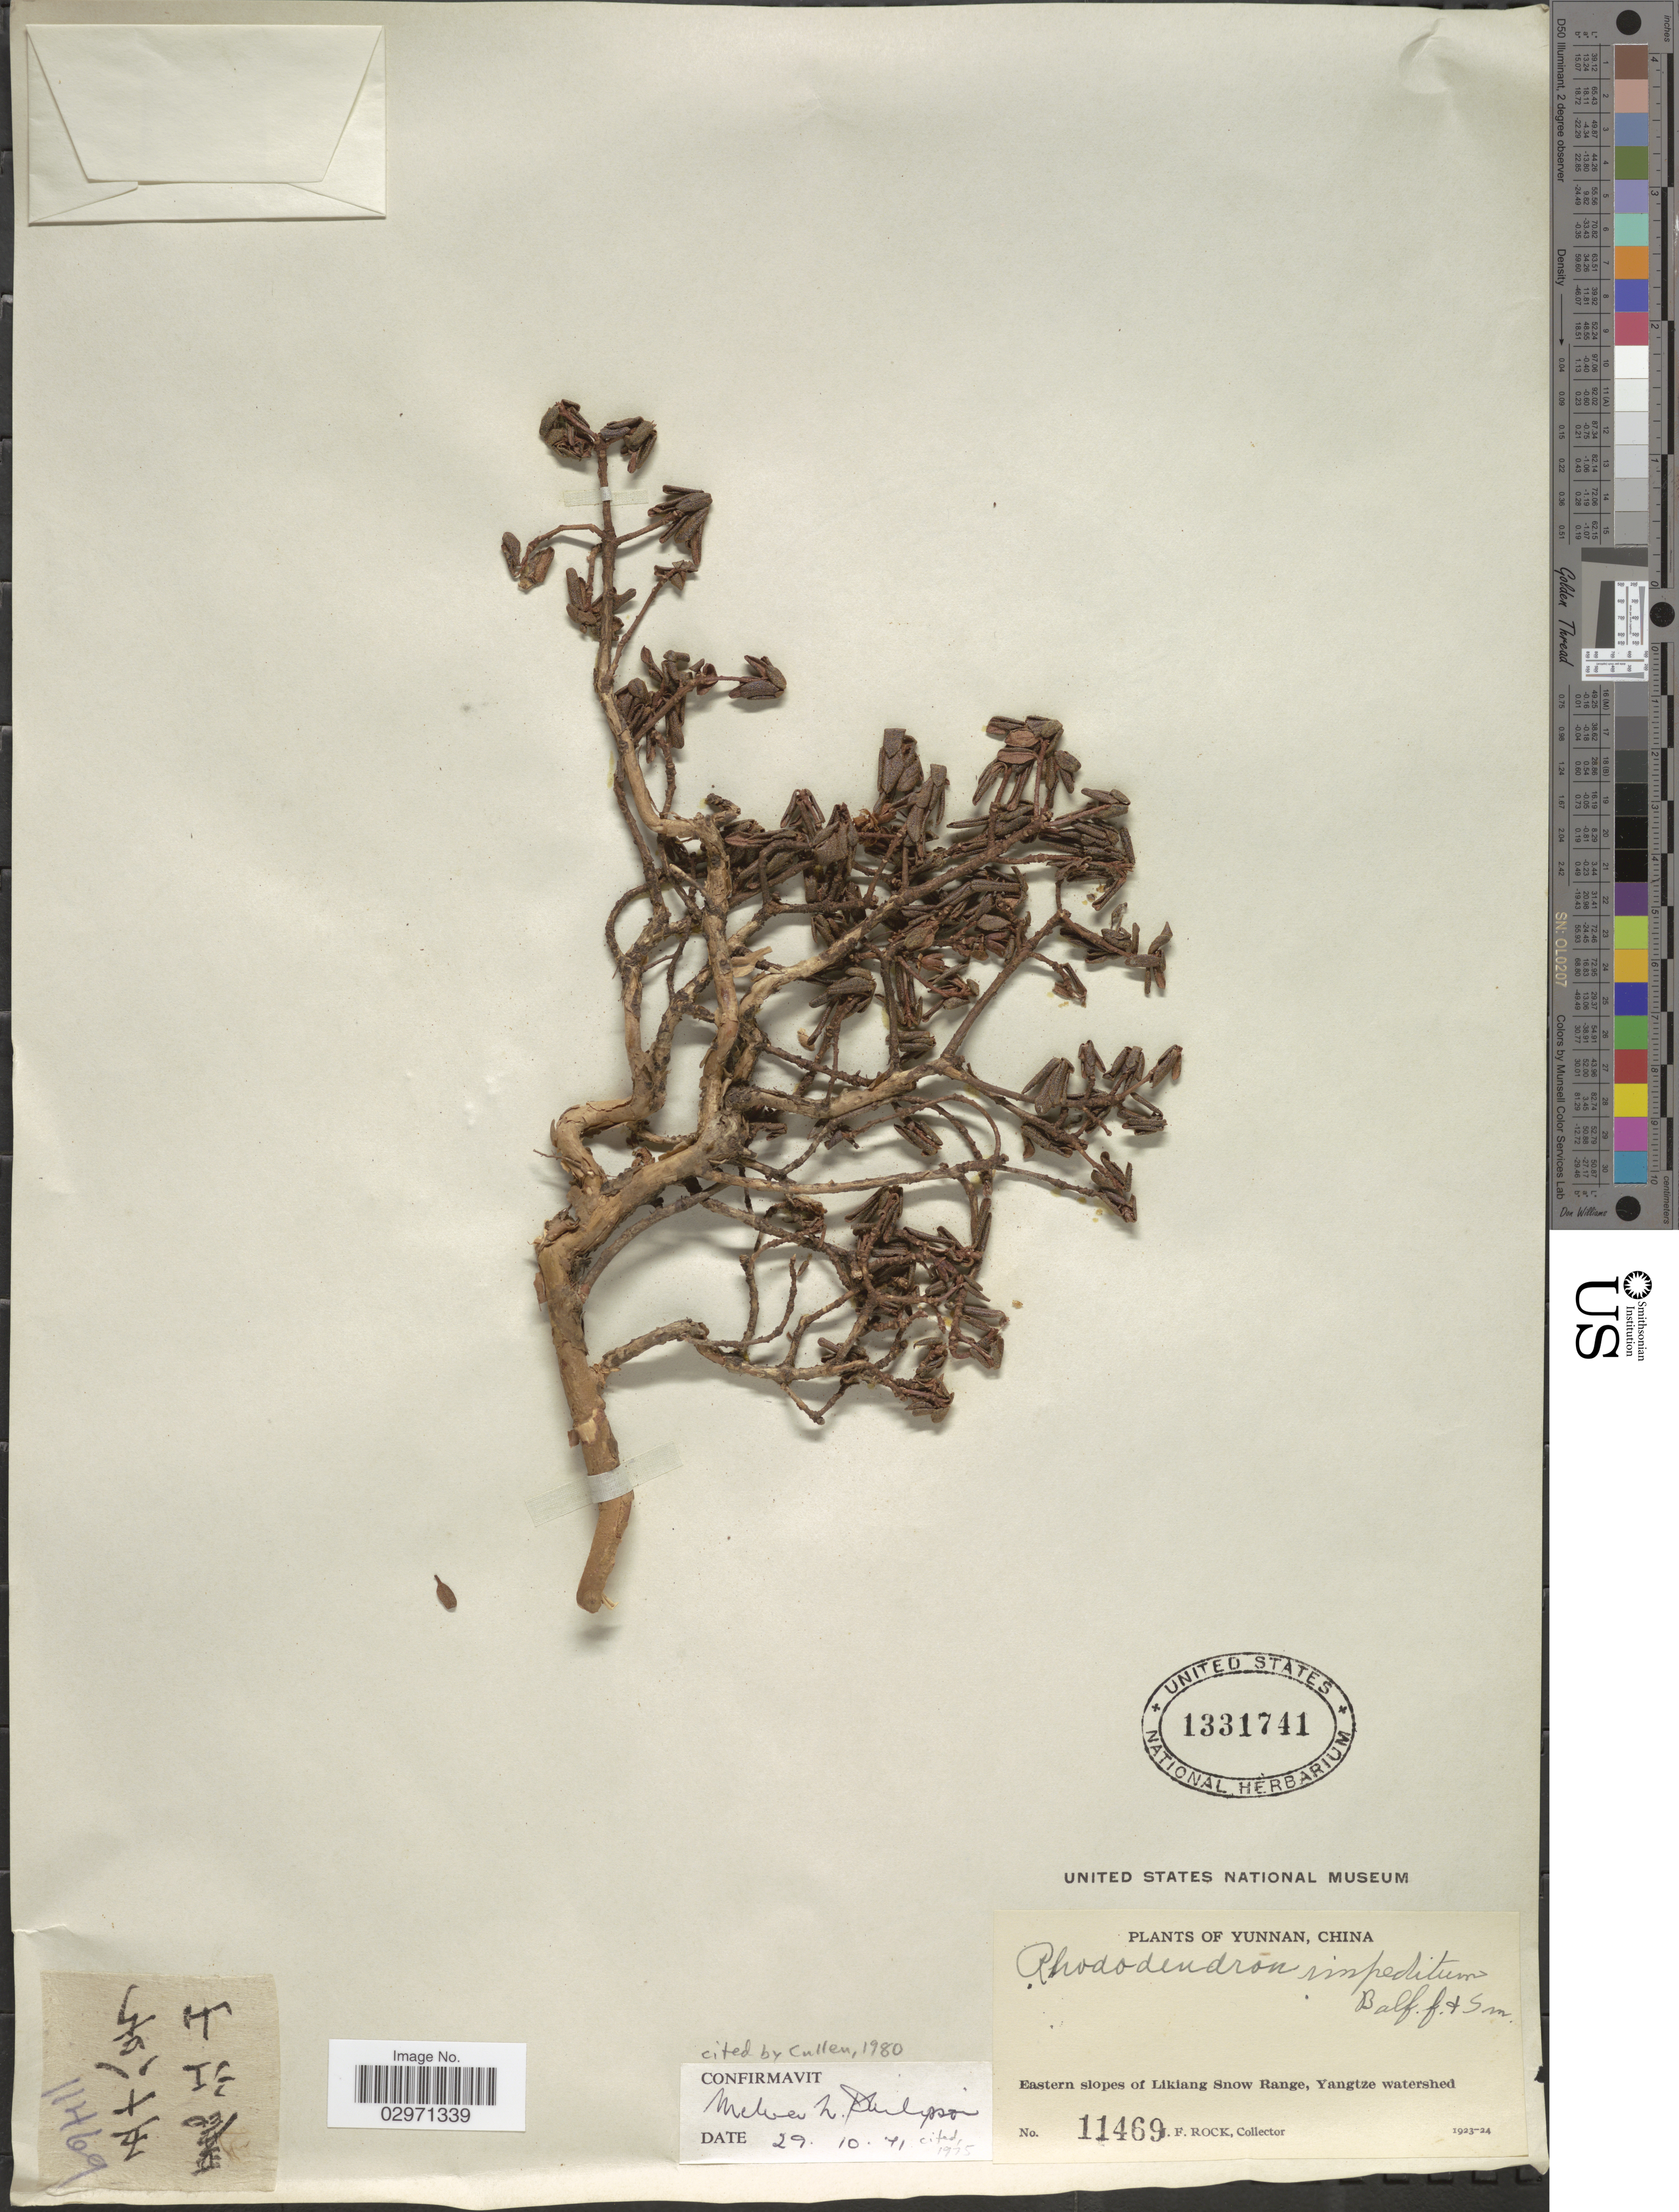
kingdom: Plantae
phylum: Tracheophyta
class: Magnoliopsida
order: Ericales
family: Ericaceae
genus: Rhododendron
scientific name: Rhododendron impeditum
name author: Balf. f. & W.W. Sm.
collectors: J. Rock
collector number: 11469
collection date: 1923/1924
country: China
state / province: Yunnan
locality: Eastern slopes of Likiang Snow Range, Yangtze watershed.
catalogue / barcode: US 1331741